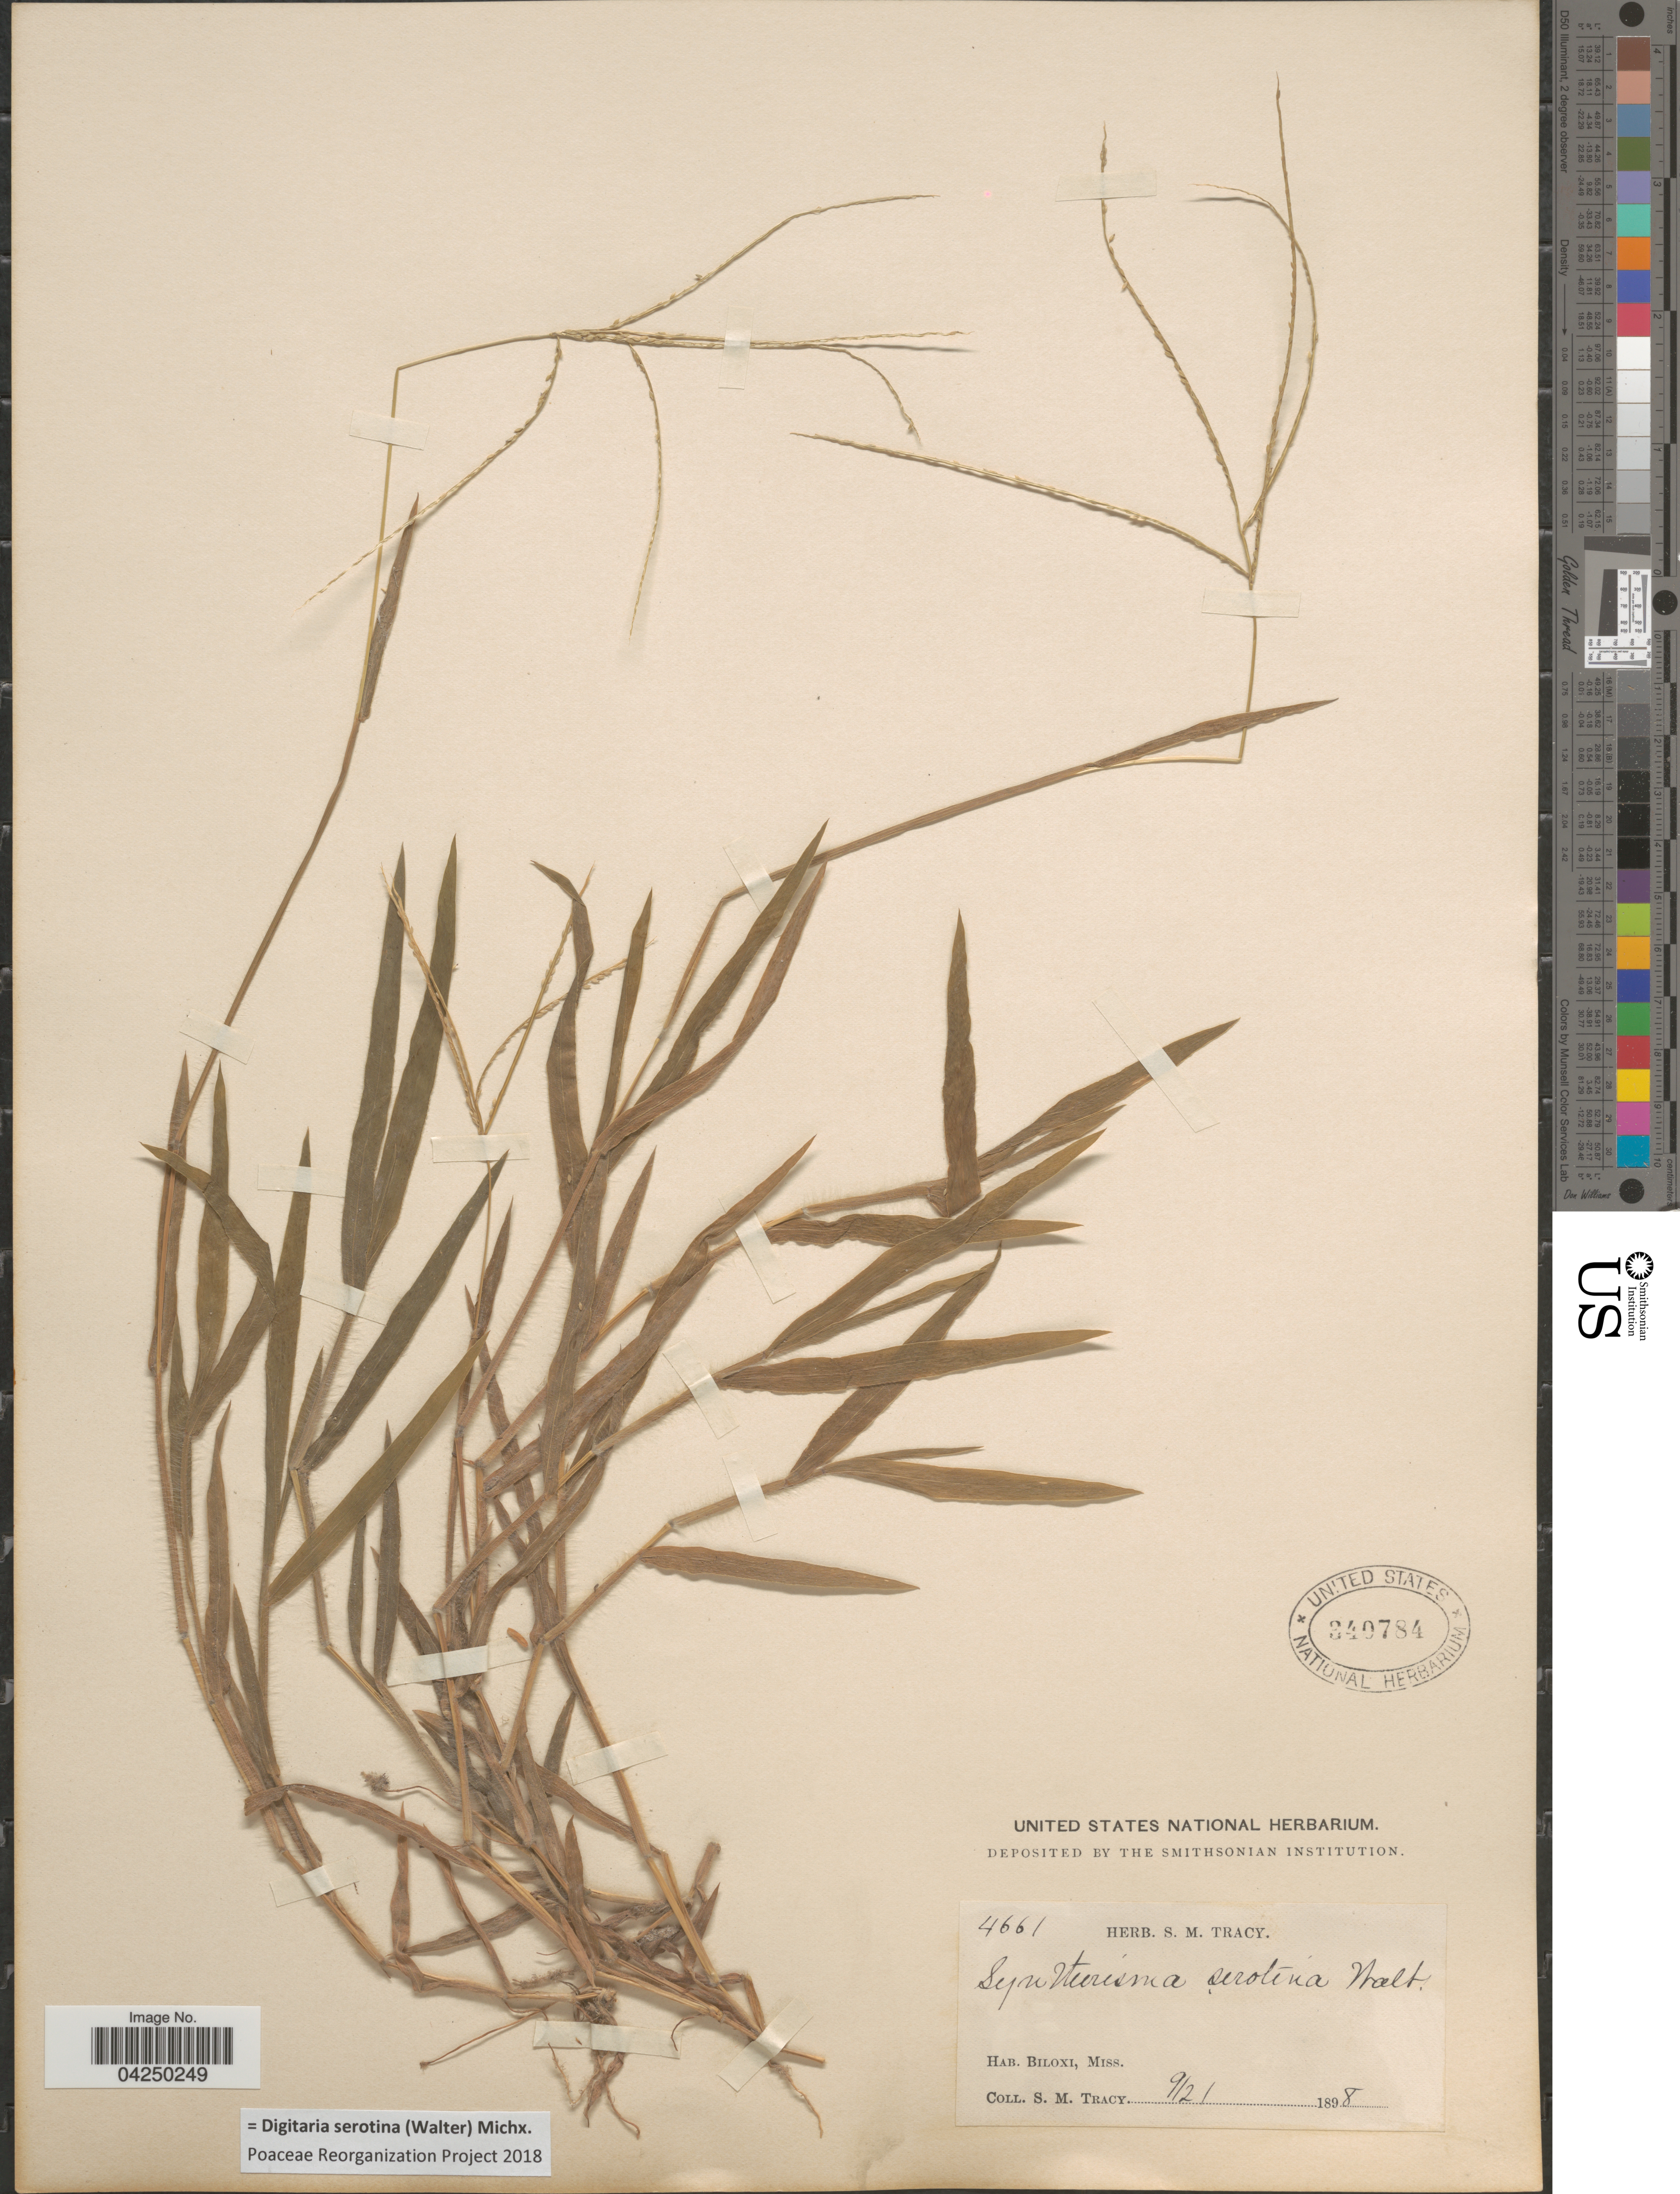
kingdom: Plantae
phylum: Tracheophyta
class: Liliopsida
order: Poales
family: Poaceae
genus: Digitaria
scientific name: Digitaria serotina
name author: (Walter) Michx.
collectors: S. M. Tracy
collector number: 4661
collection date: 1898-09-21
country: United States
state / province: Mississippi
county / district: Harrison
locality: Biloxi.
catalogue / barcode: US 340784